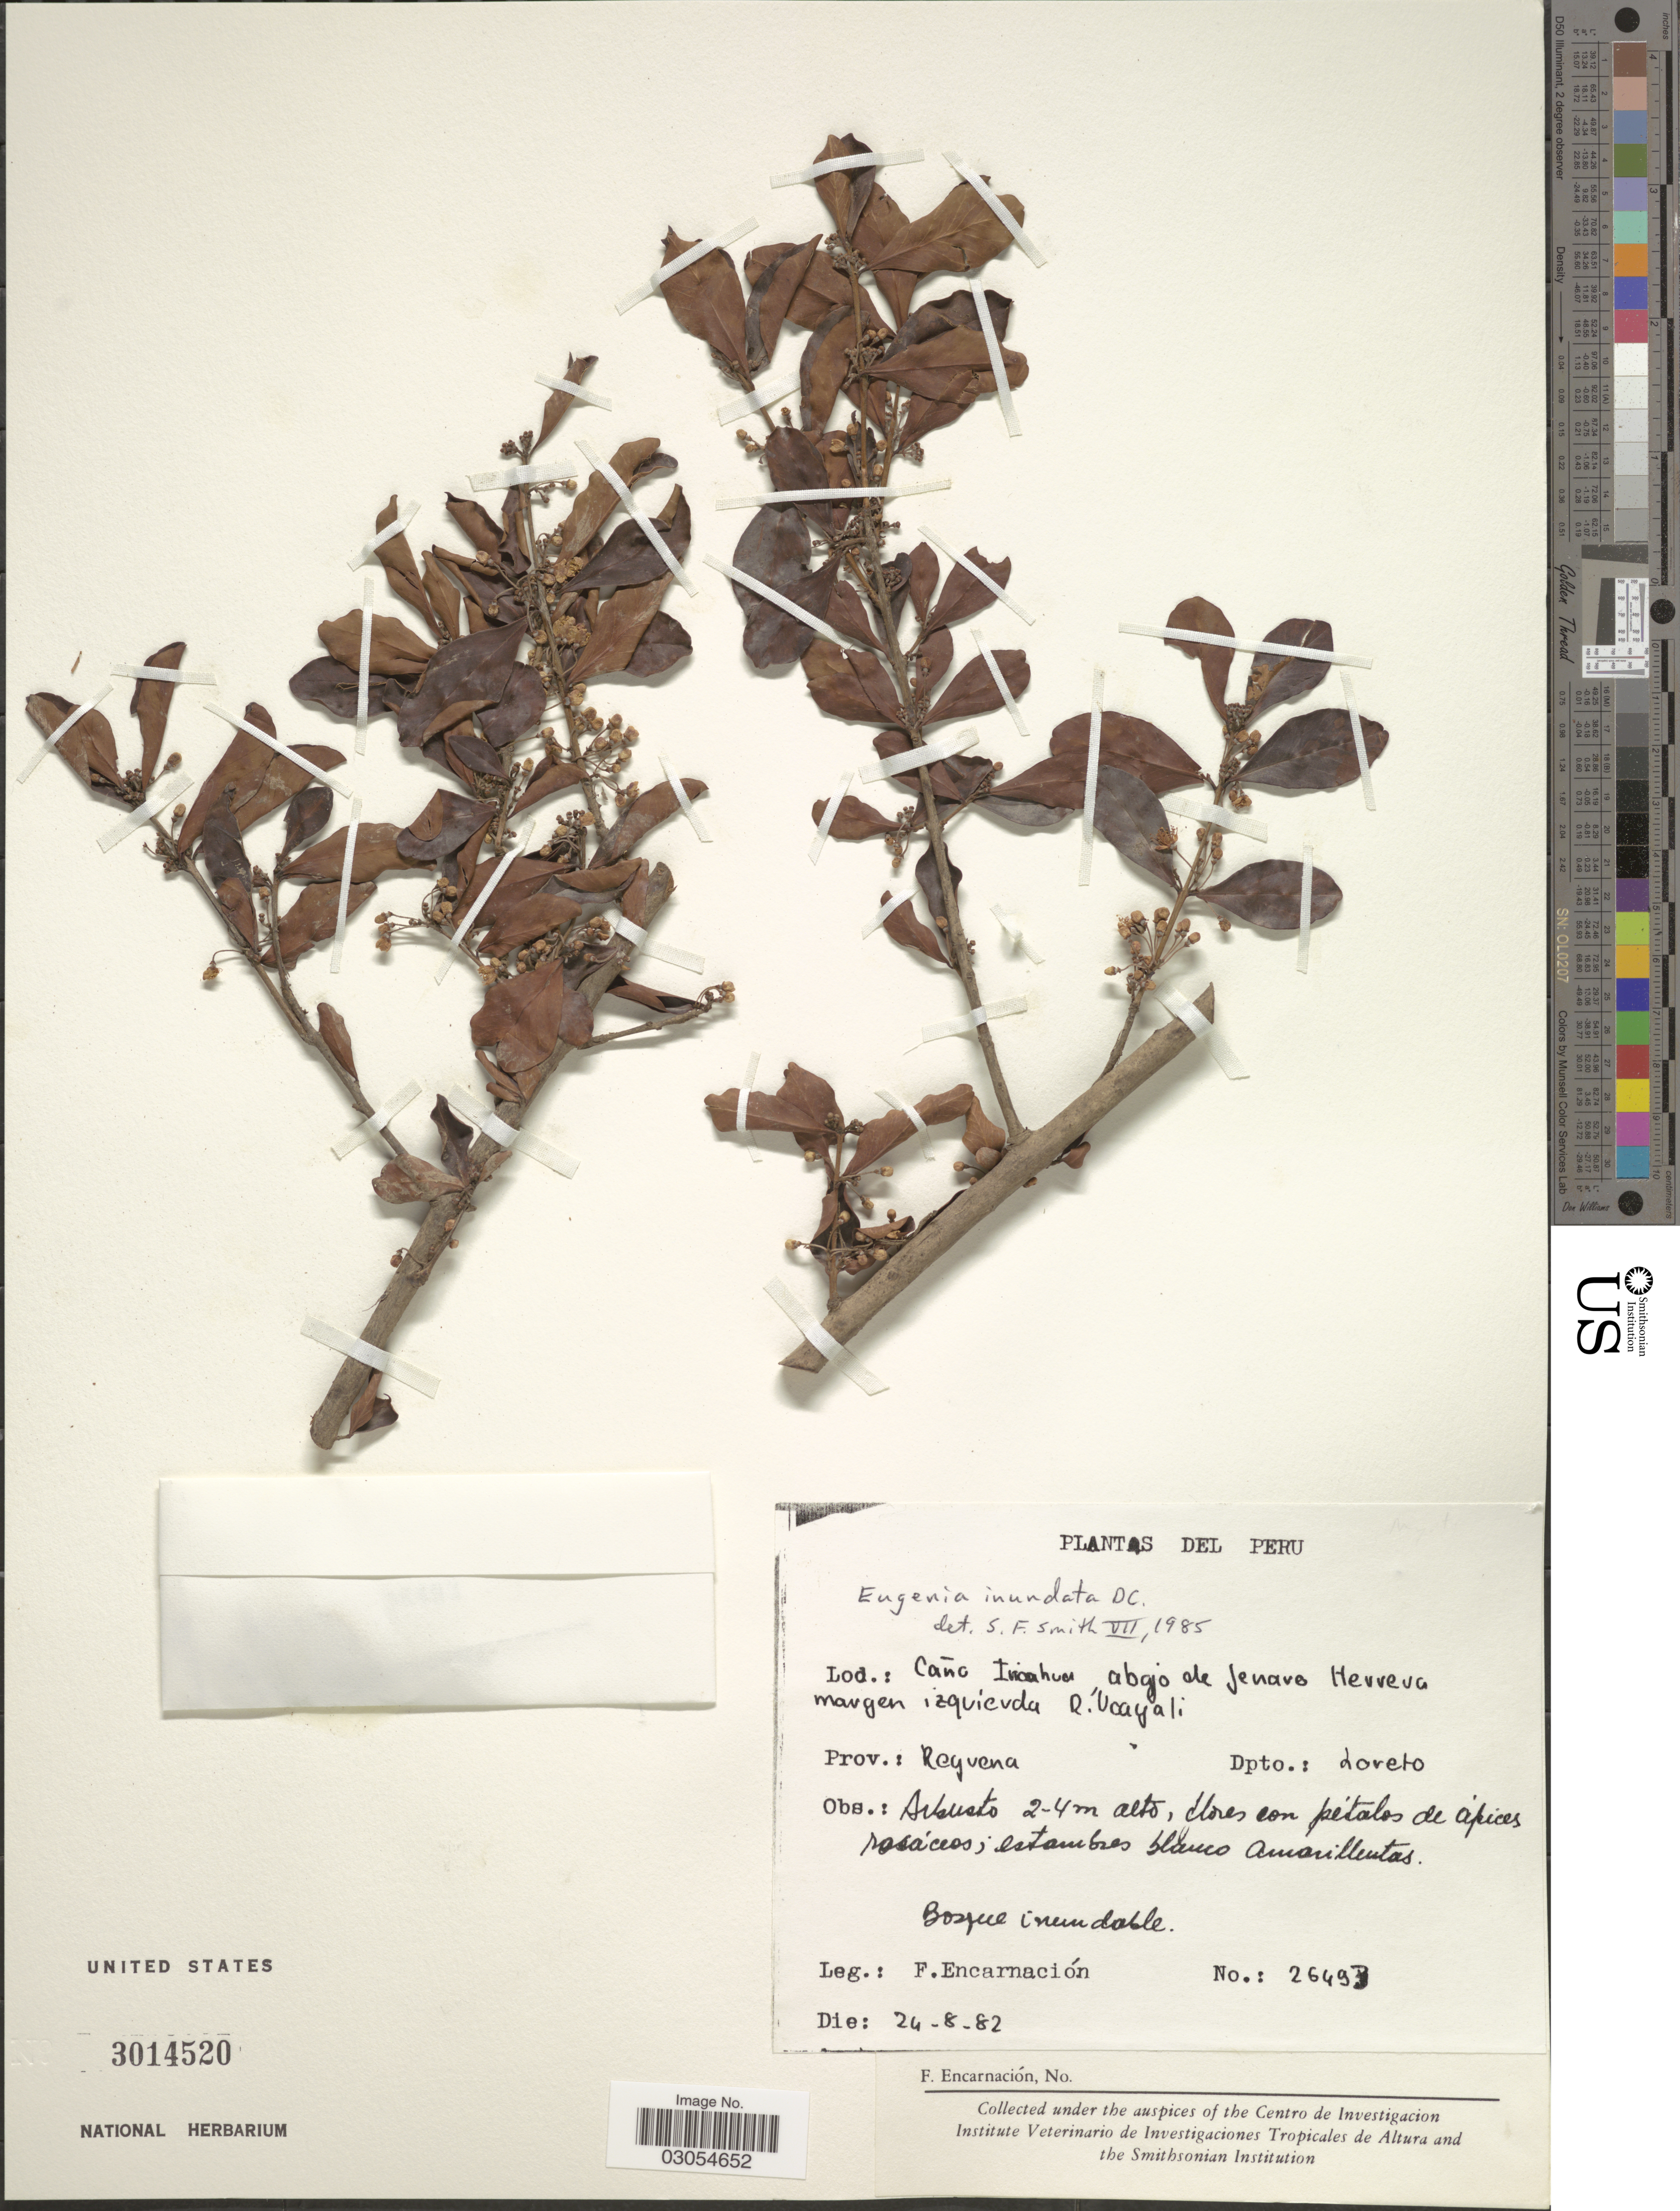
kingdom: Plantae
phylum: Tracheophyta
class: Magnoliopsida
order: Myrtales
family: Myrtaceae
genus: Eugenia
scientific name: Eugenia inundata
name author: DC.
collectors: F. Encarnación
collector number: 26493*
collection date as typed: Transcribed d/m/y: 24/8/82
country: Peru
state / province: Loreto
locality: Caño Iricahua, abajo de Jenaro Herrera margen izquierda R. Ucayali. Prov.: Requena. Dpto.: Loreto.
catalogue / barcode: US 3014520